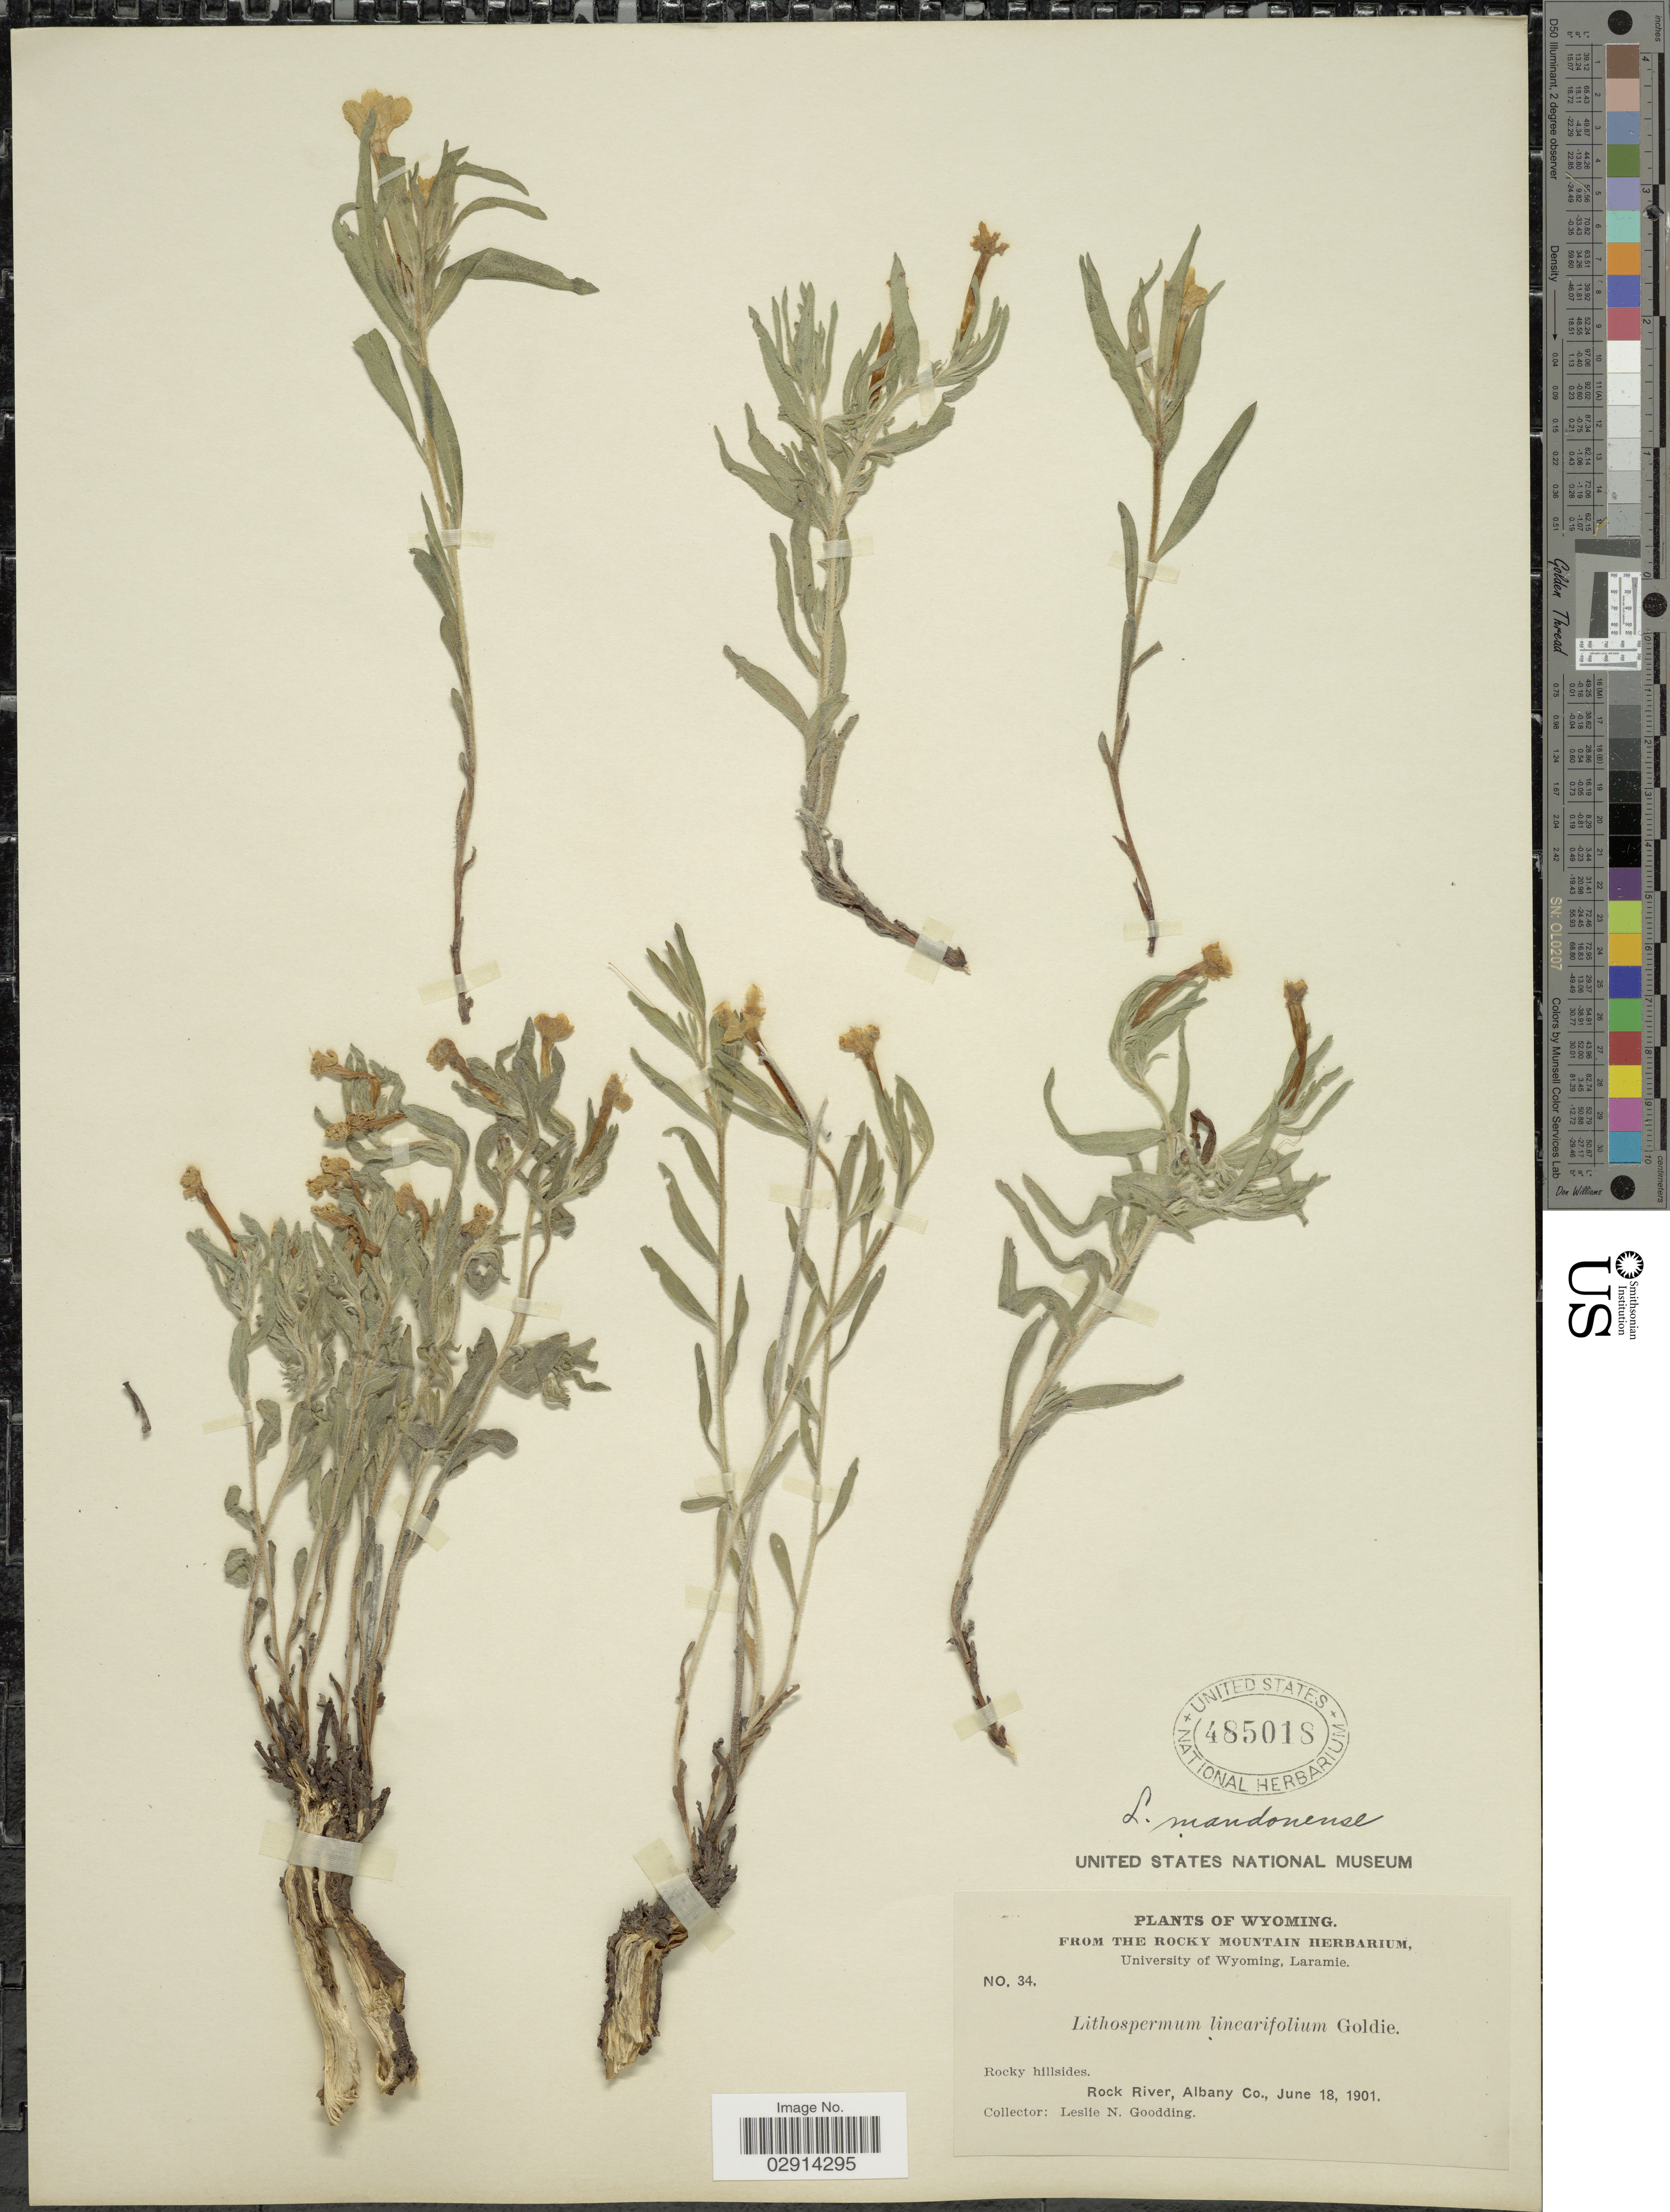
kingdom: Plantae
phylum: Tracheophyta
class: Magnoliopsida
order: Boraginales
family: Boraginaceae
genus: Lithospermum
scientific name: Lithospermum mandanense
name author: Spreng.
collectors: L. N. Goodding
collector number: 34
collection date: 1901-06-18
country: United States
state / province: Wyoming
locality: Rock River, Albany Co.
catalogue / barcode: US 485018